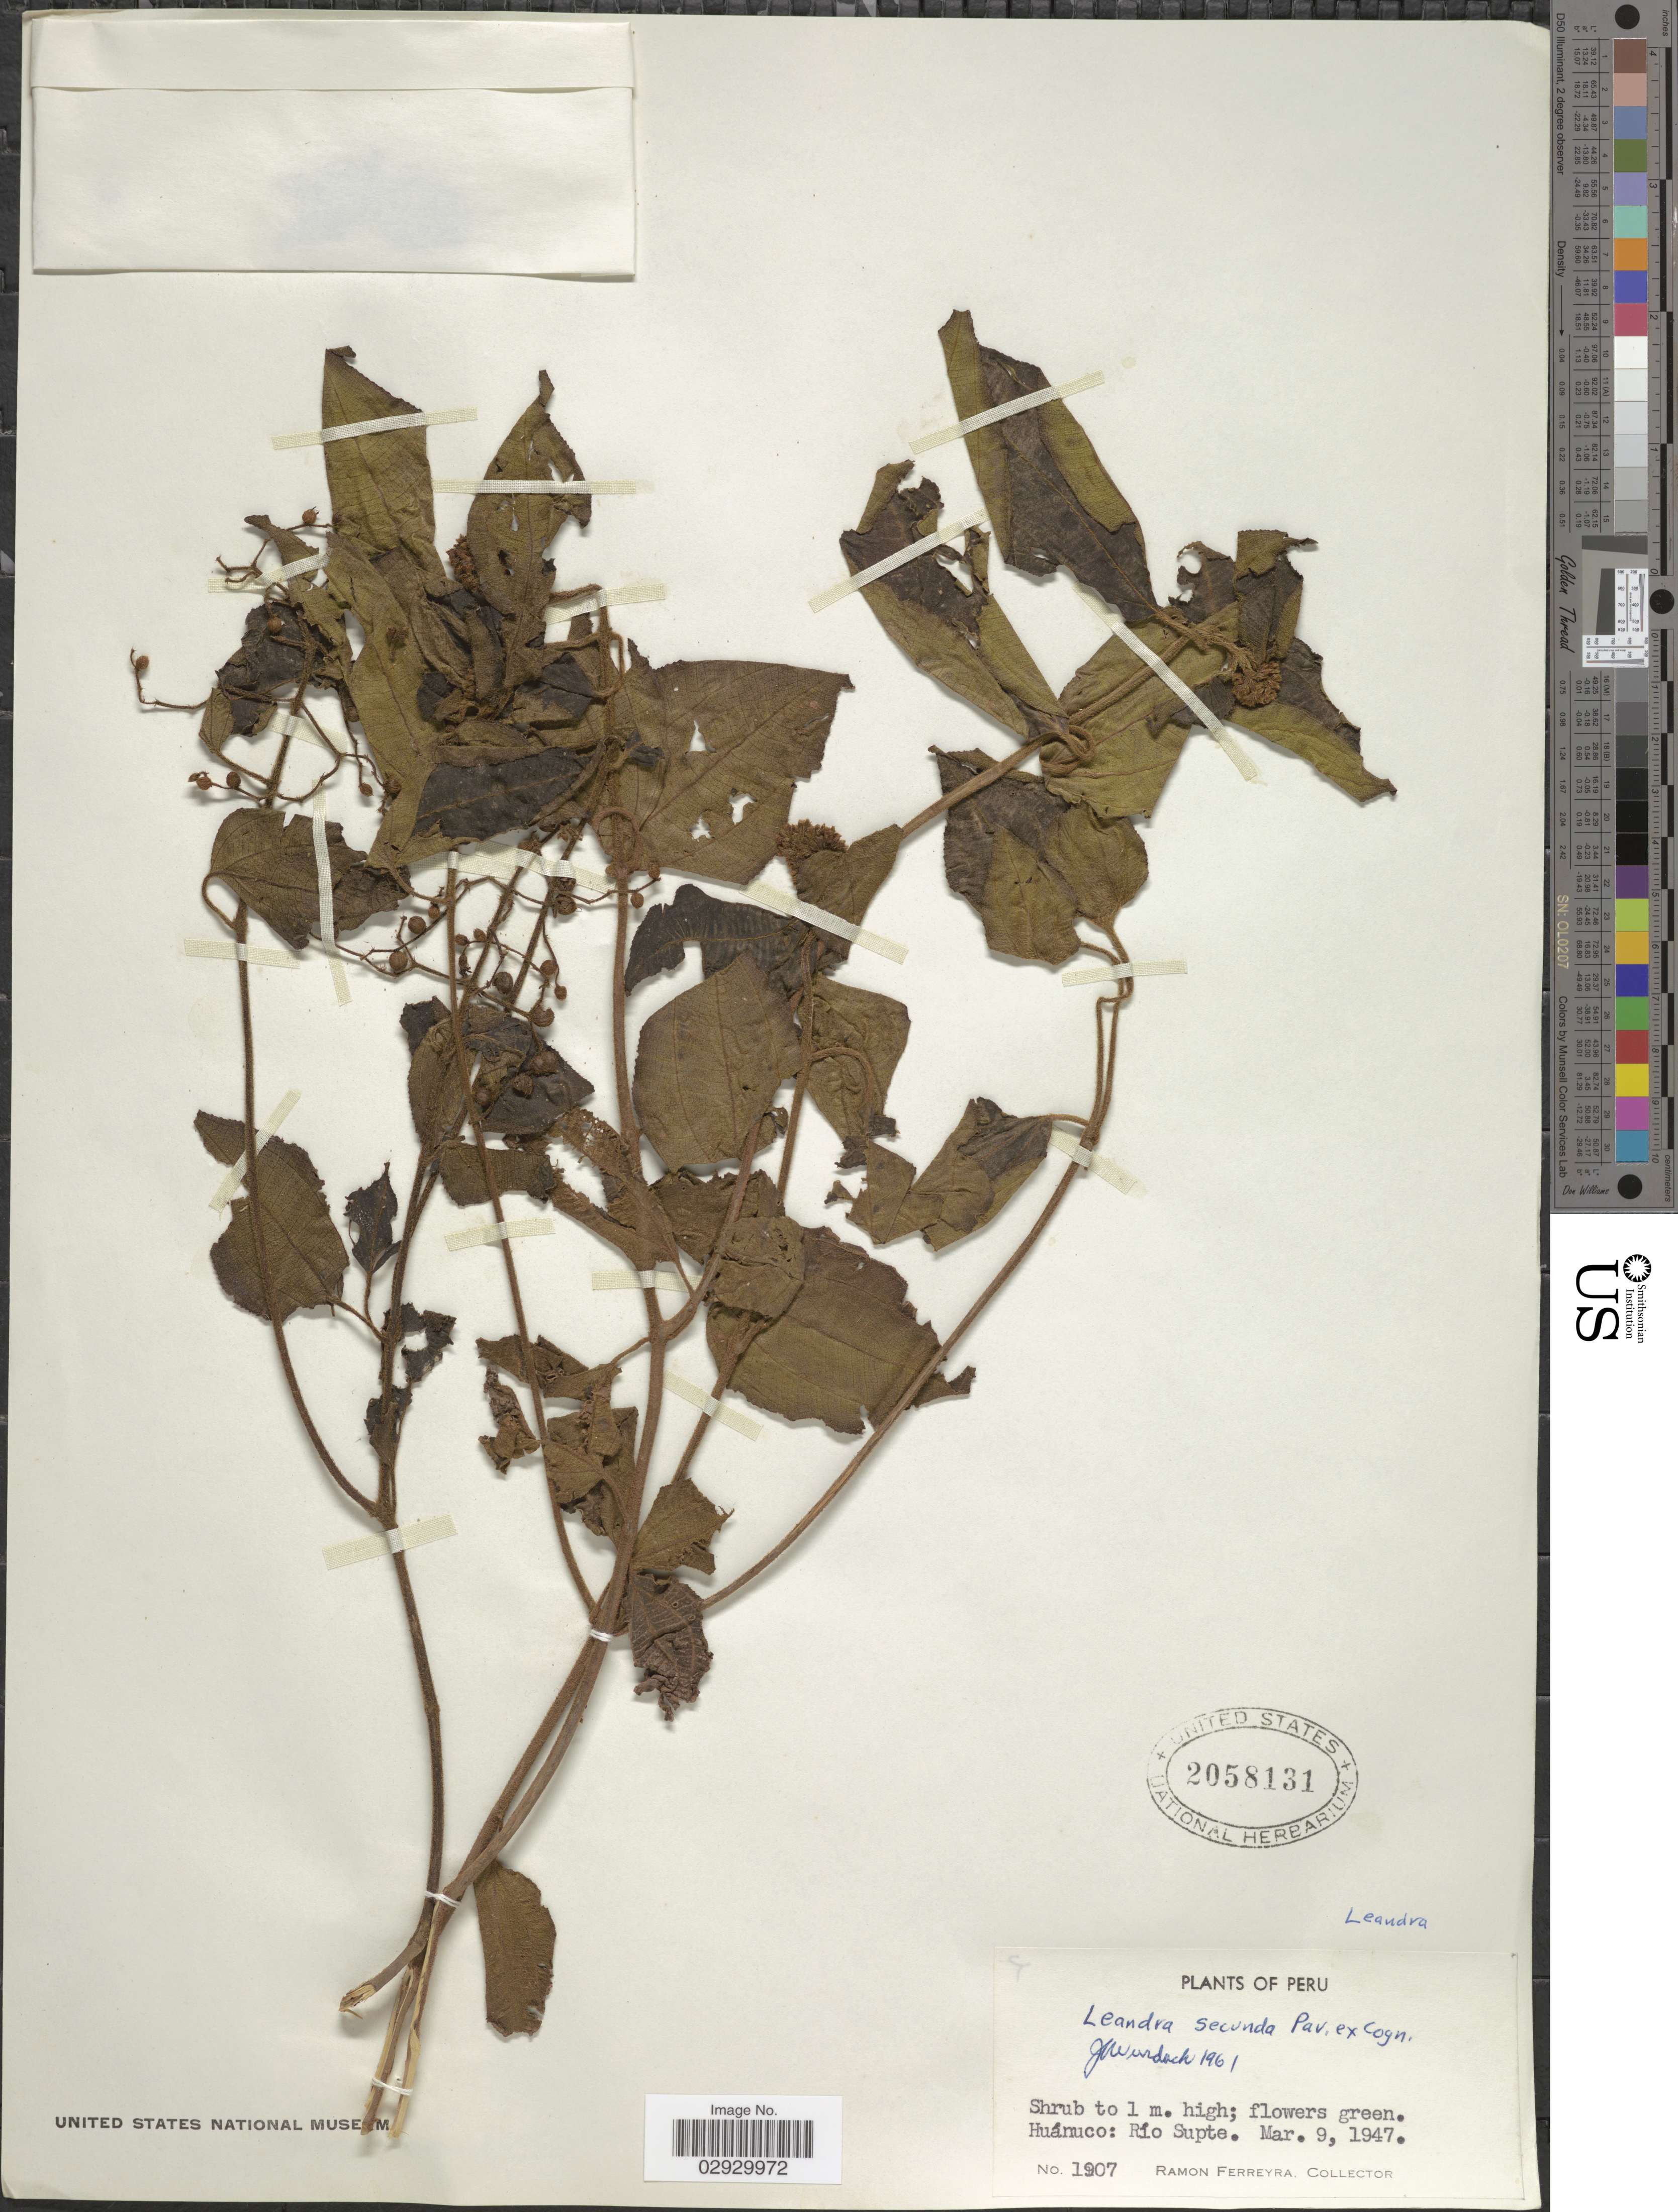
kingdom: Plantae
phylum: Tracheophyta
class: Magnoliopsida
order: Myrtales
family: Melastomataceae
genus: Leandra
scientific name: Leandra secunda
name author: (D. Don) Cogn.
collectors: R. A. Ferreyra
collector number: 1907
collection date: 1947-03-09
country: Peru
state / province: Huánuco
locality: Río Supte.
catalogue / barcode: US 2058131